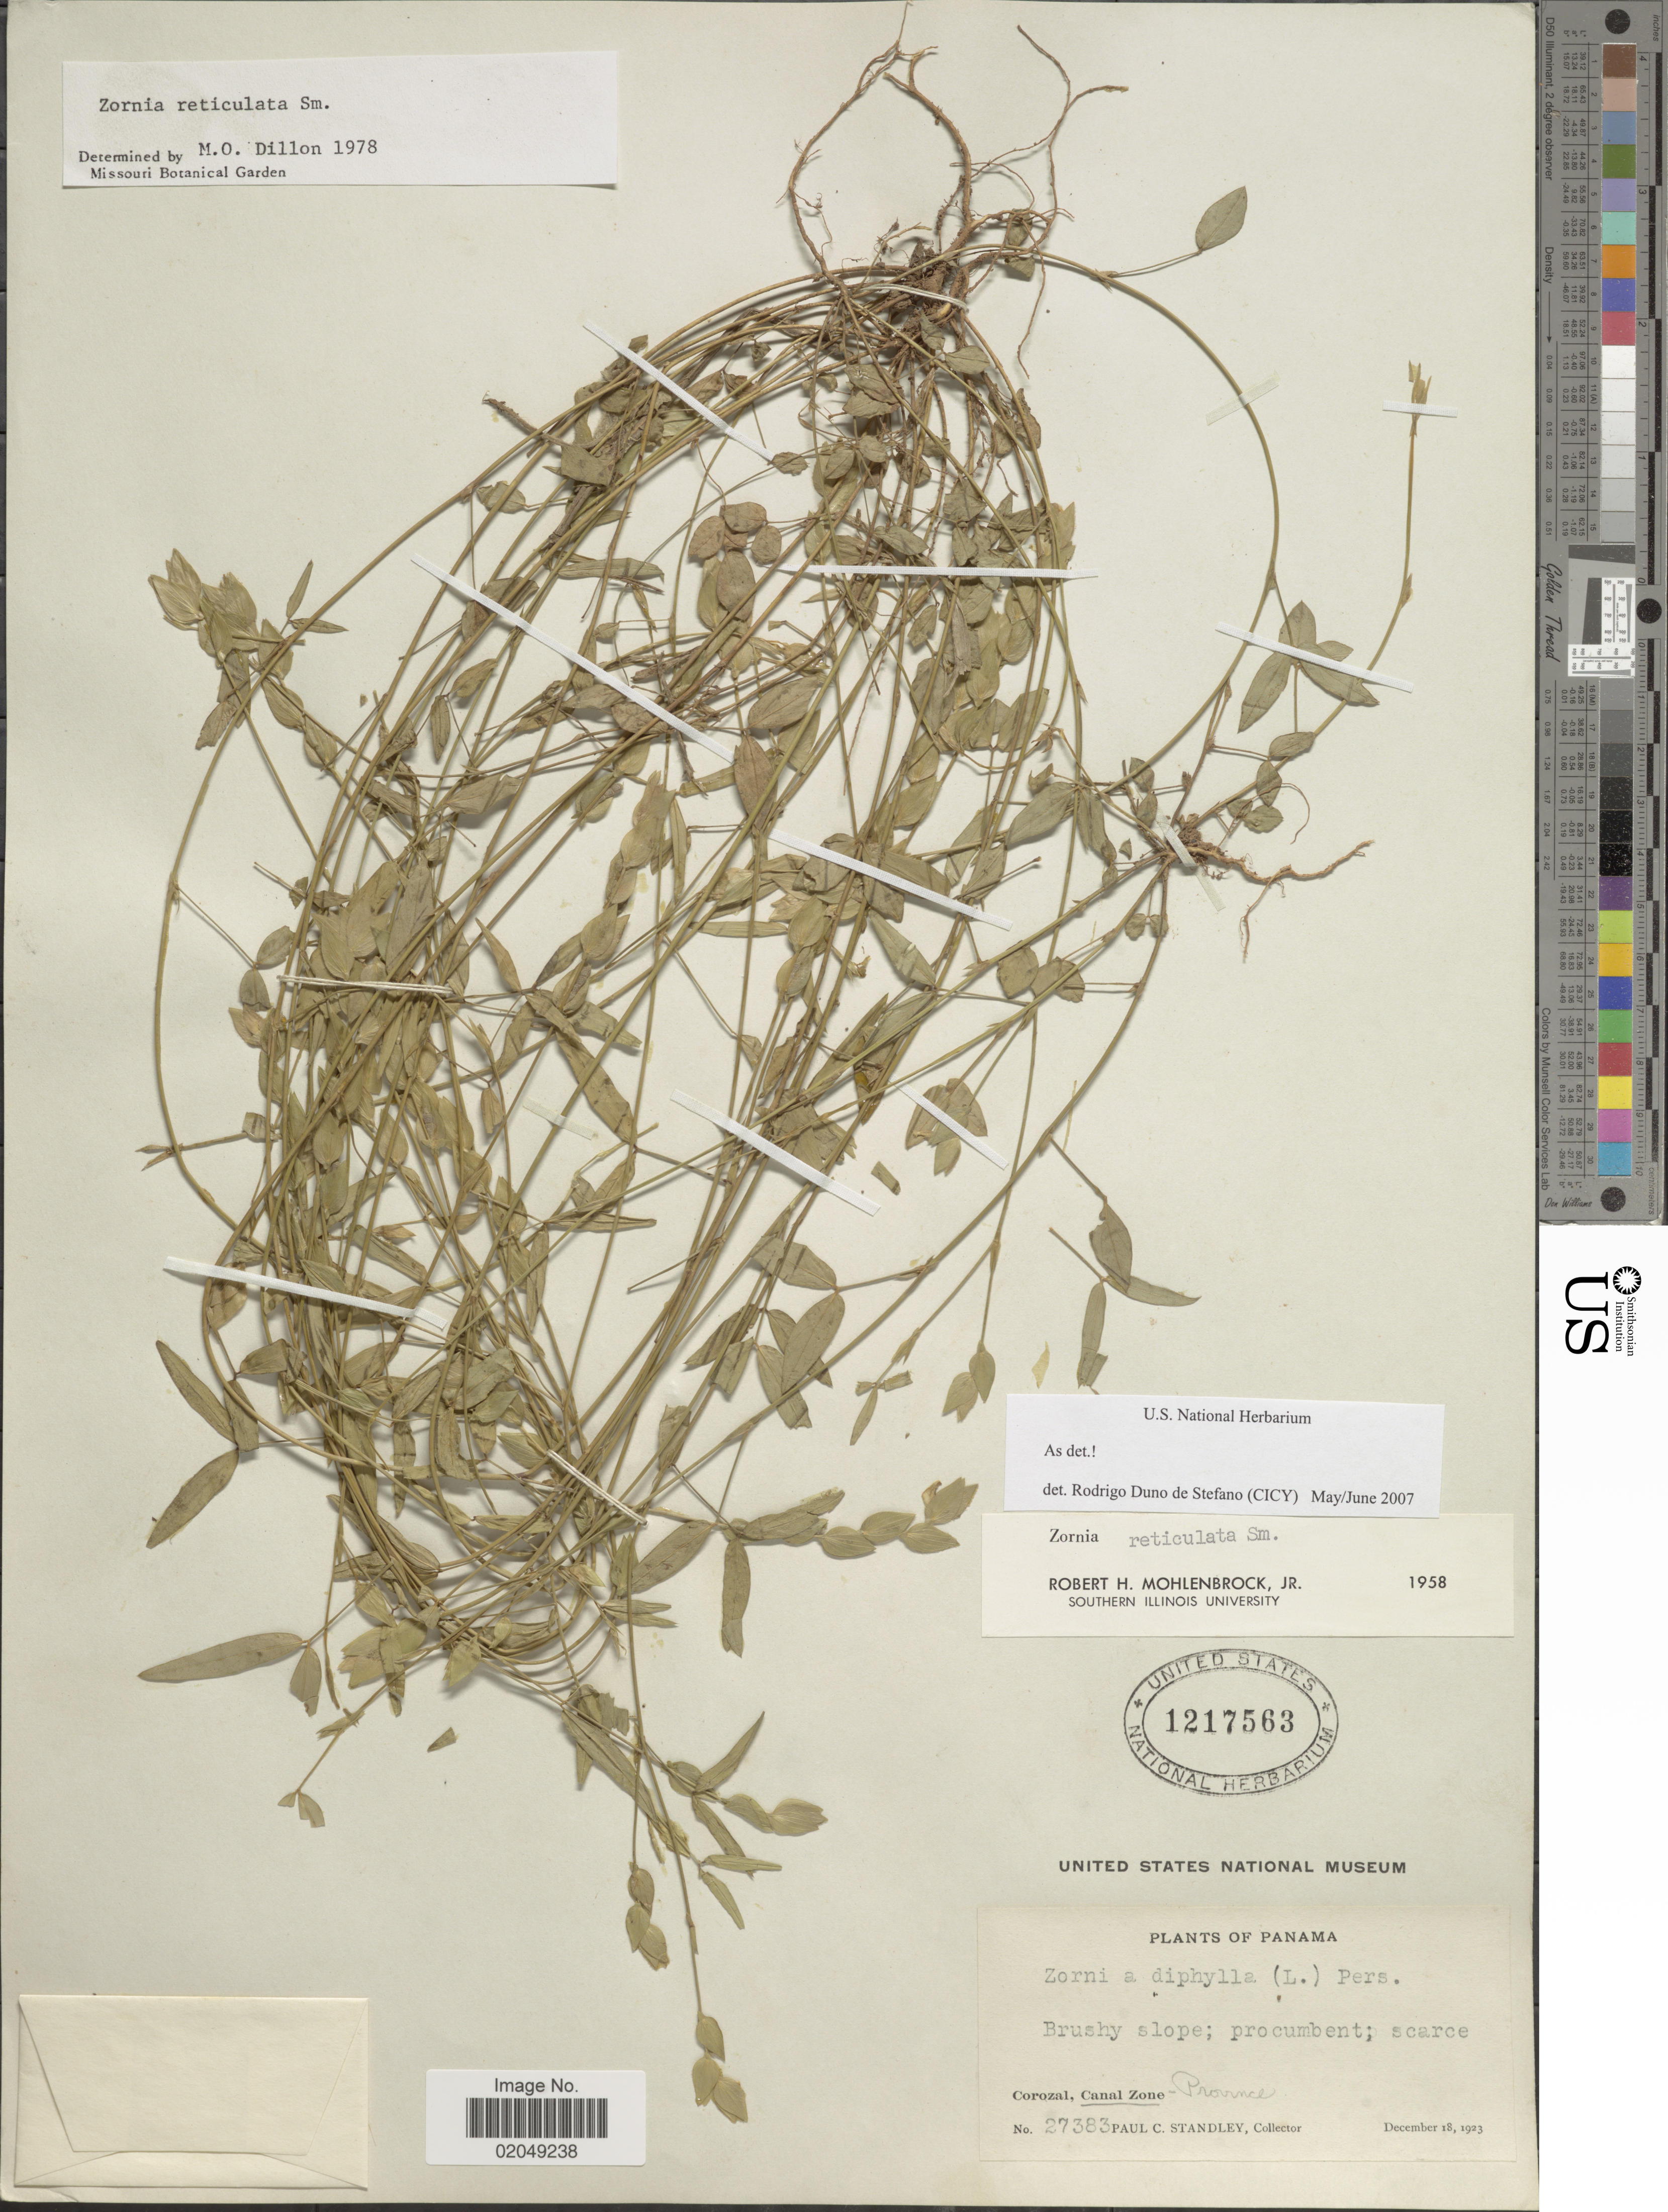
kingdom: Plantae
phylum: Tracheophyta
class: Magnoliopsida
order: Fabales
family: Fabaceae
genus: Zornia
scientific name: Zornia reticulata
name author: Sm.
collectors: P. C. Standley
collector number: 27383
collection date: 1923-12-18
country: Panama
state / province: Colón / Panamá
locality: Brushy slope; Corozal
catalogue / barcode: US 1217563